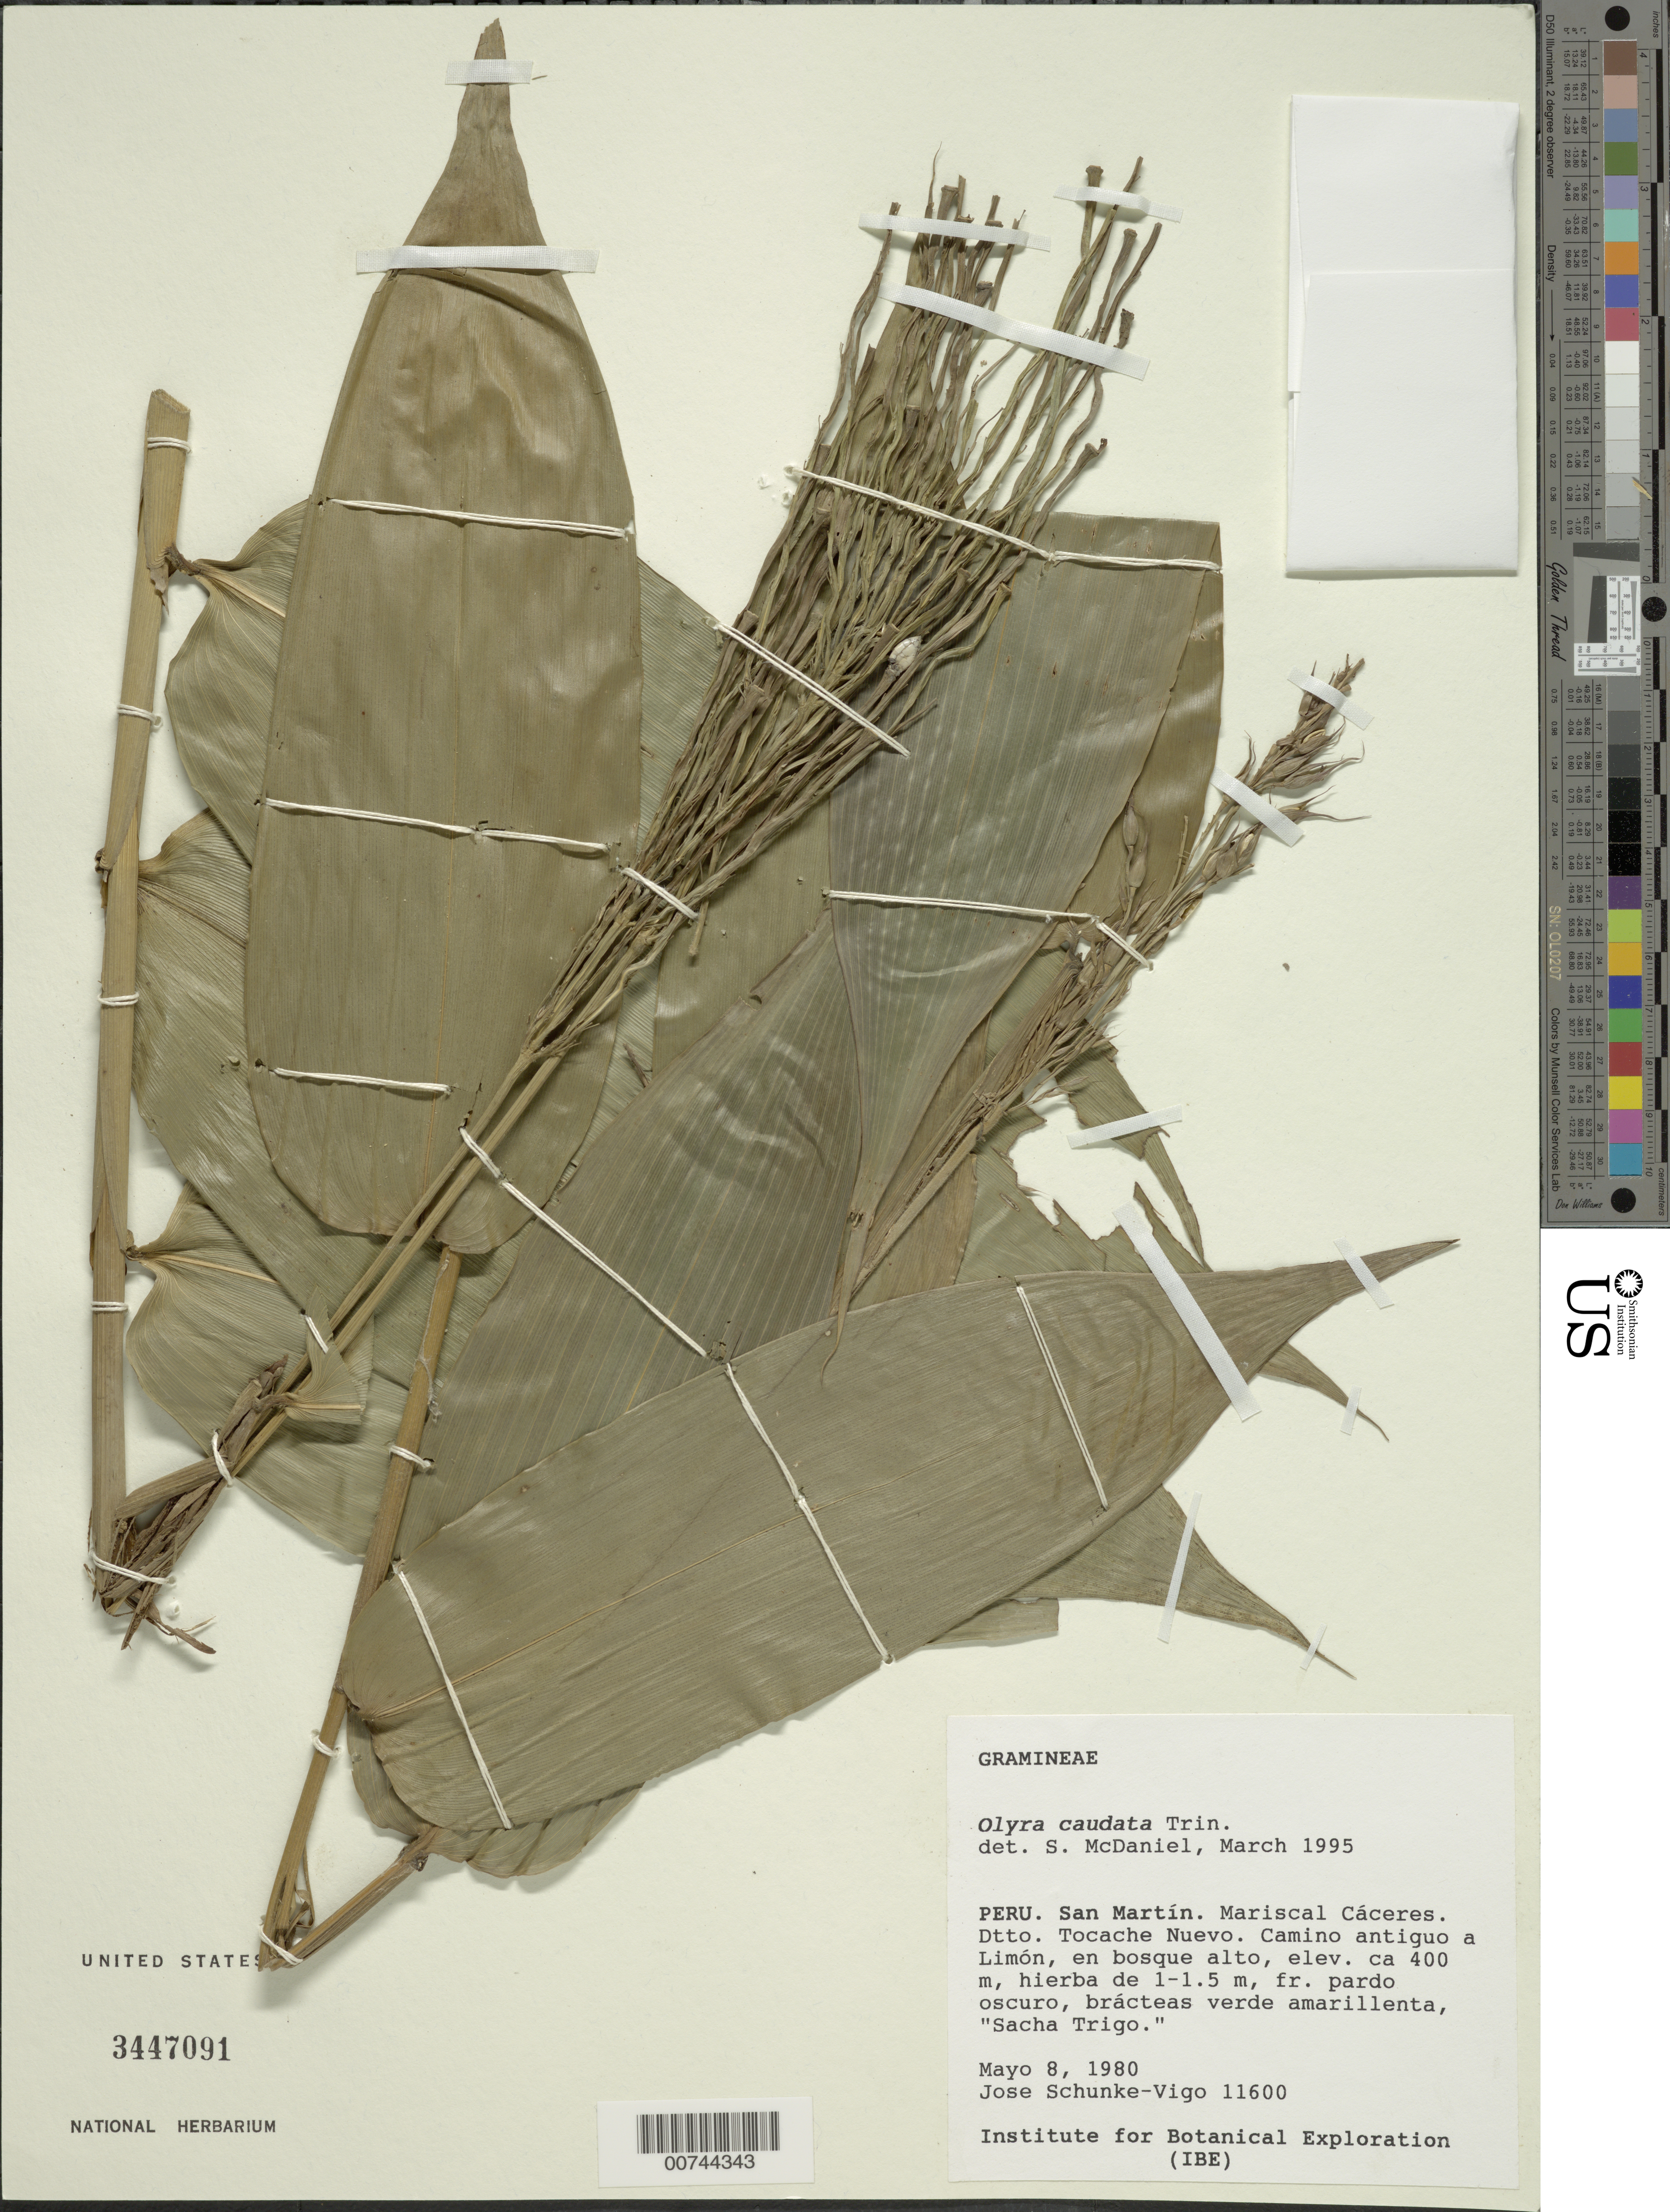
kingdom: Plantae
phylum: Tracheophyta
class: Liliopsida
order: Poales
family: Poaceae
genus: Olyra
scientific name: Olyra caudata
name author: Trin.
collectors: J. Schunke Vigo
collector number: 11600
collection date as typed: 08 May 1980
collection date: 1980-05-08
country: Peru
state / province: San Martín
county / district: Mariscal Cáceres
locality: San Martín, Mariscal Cáceres, Tocache Nuevo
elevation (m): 400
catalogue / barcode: US 3447091